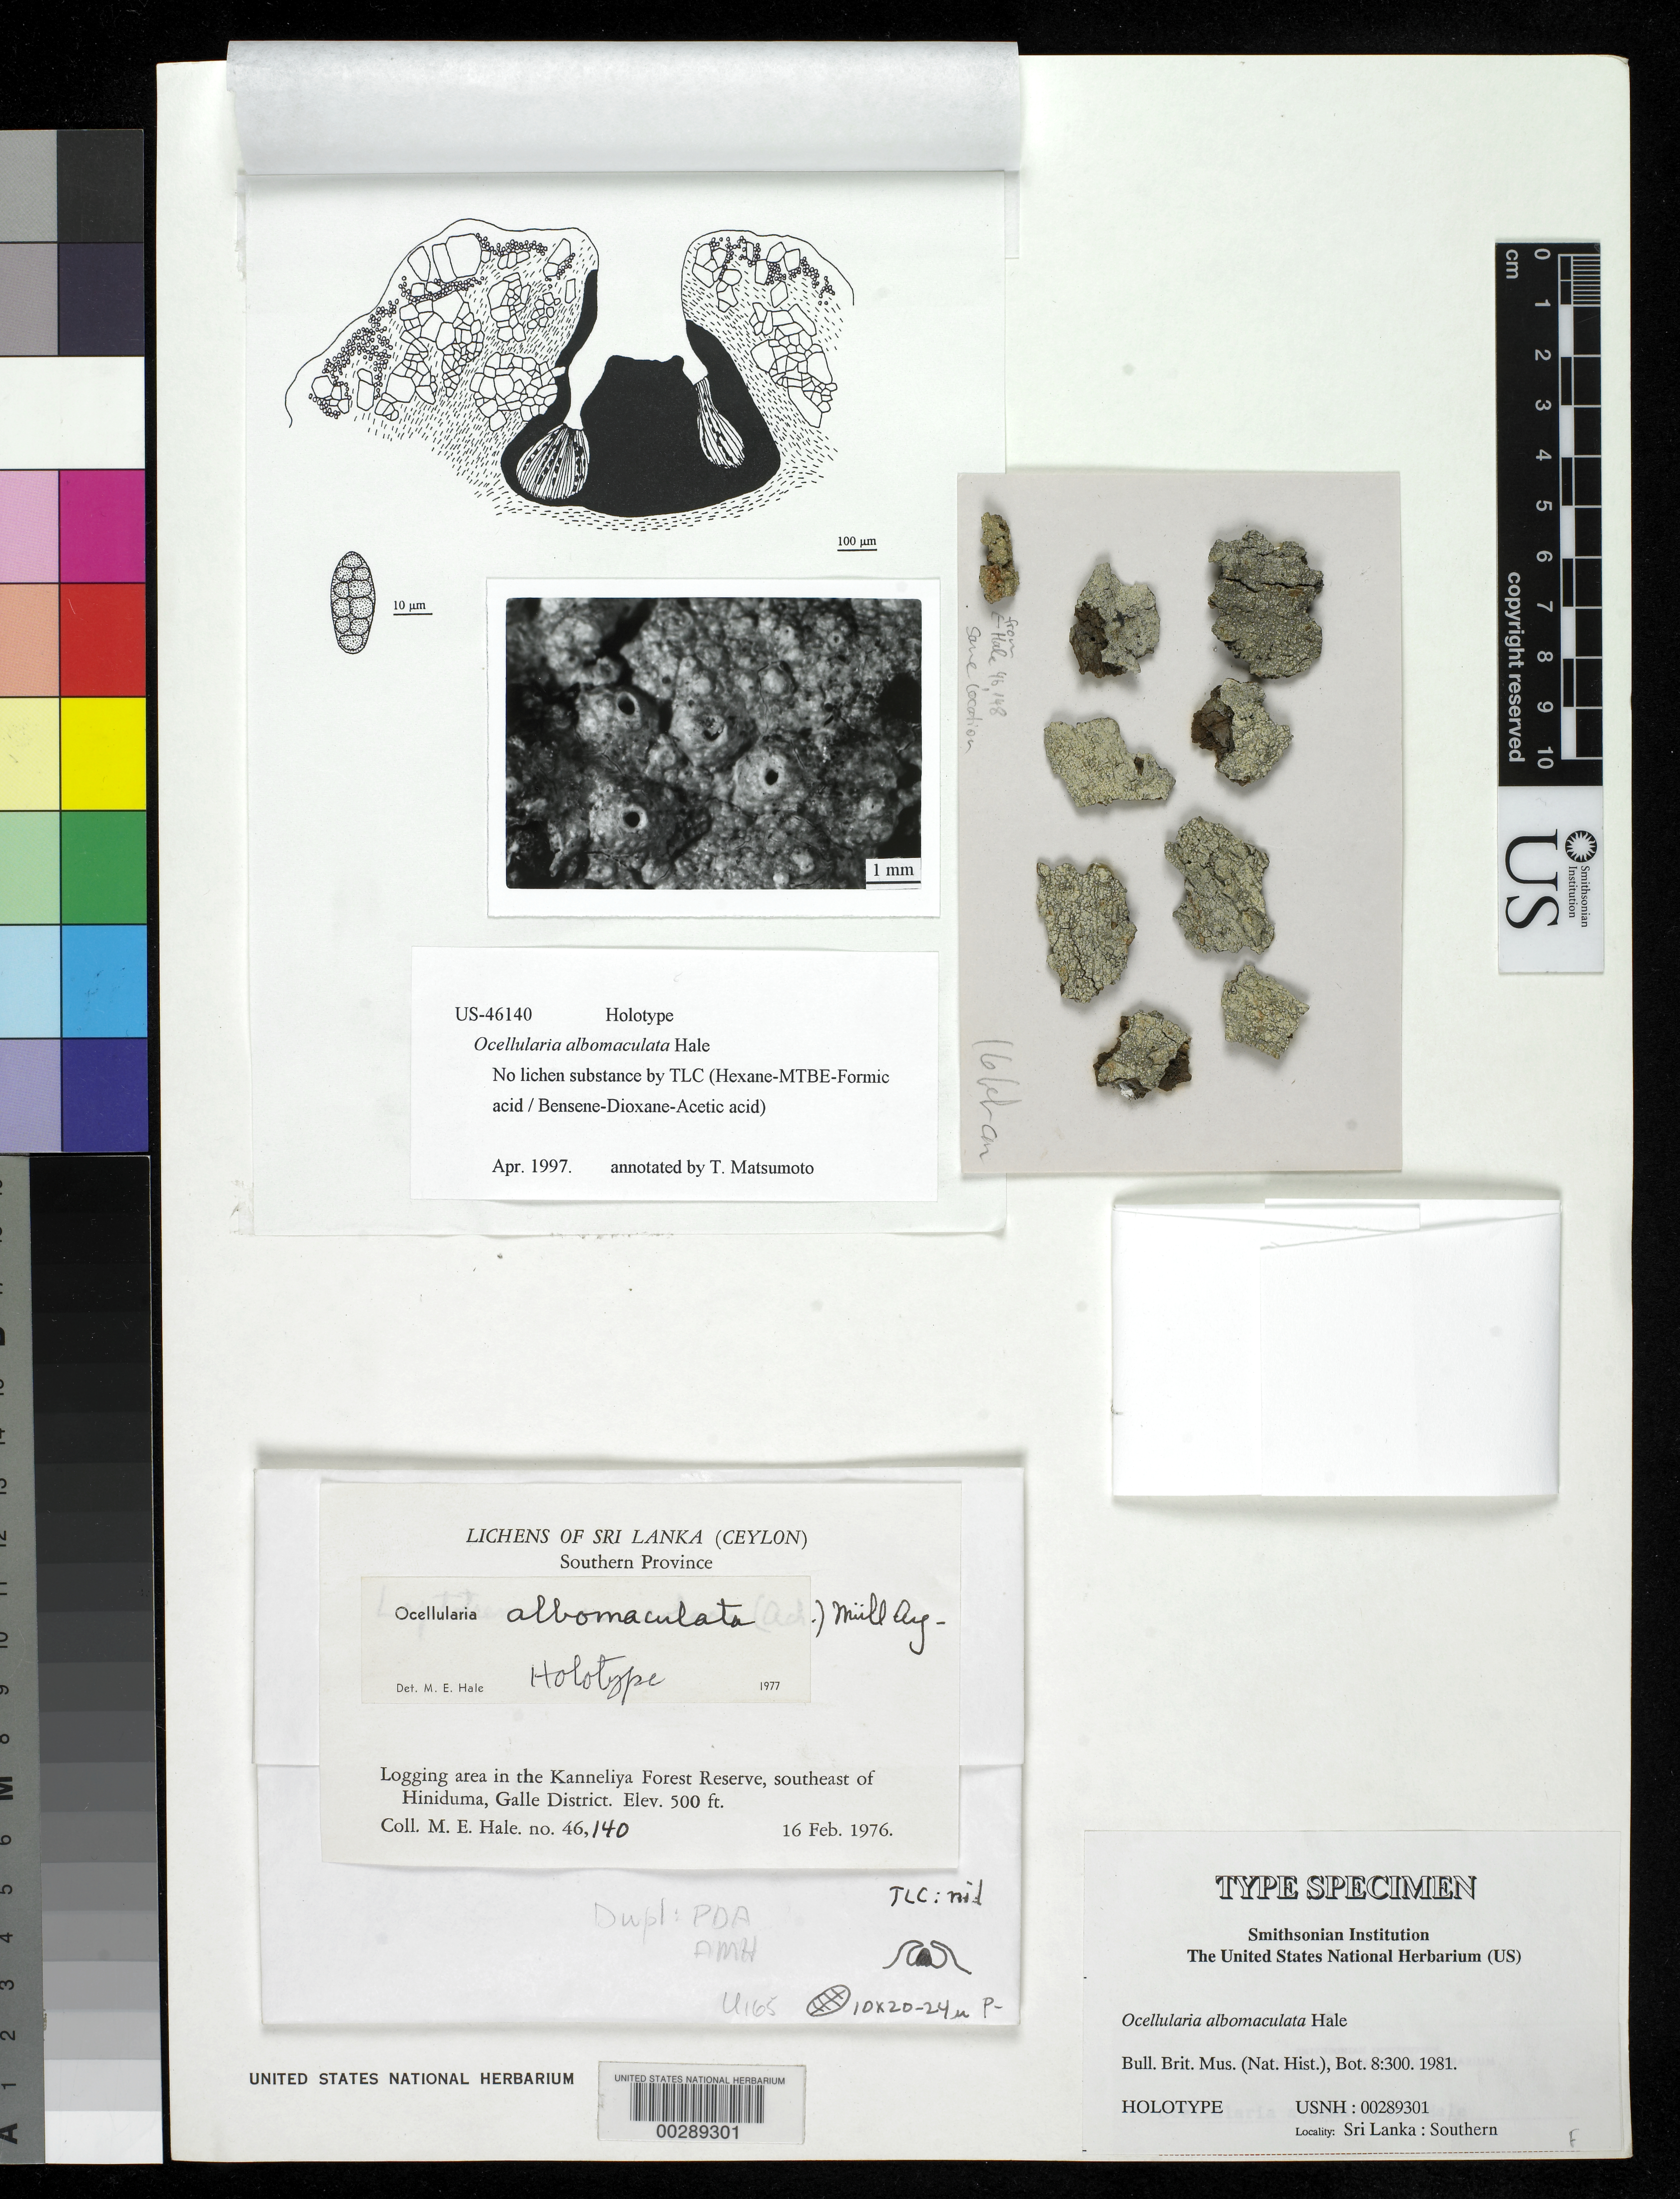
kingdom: Fungi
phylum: Ascomycota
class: Lecanoromycetes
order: Ostropales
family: Graphidaceae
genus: Ocellularia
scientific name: Ocellularia albomaculata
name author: Hale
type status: Holotype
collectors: M. Hale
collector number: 46140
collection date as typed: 16 Feb 1976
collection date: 1976-02-16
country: Sri Lanka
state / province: Southern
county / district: Galle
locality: Logging area in Kanneliya Forest Reserve, SE of Hiniduma.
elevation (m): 152